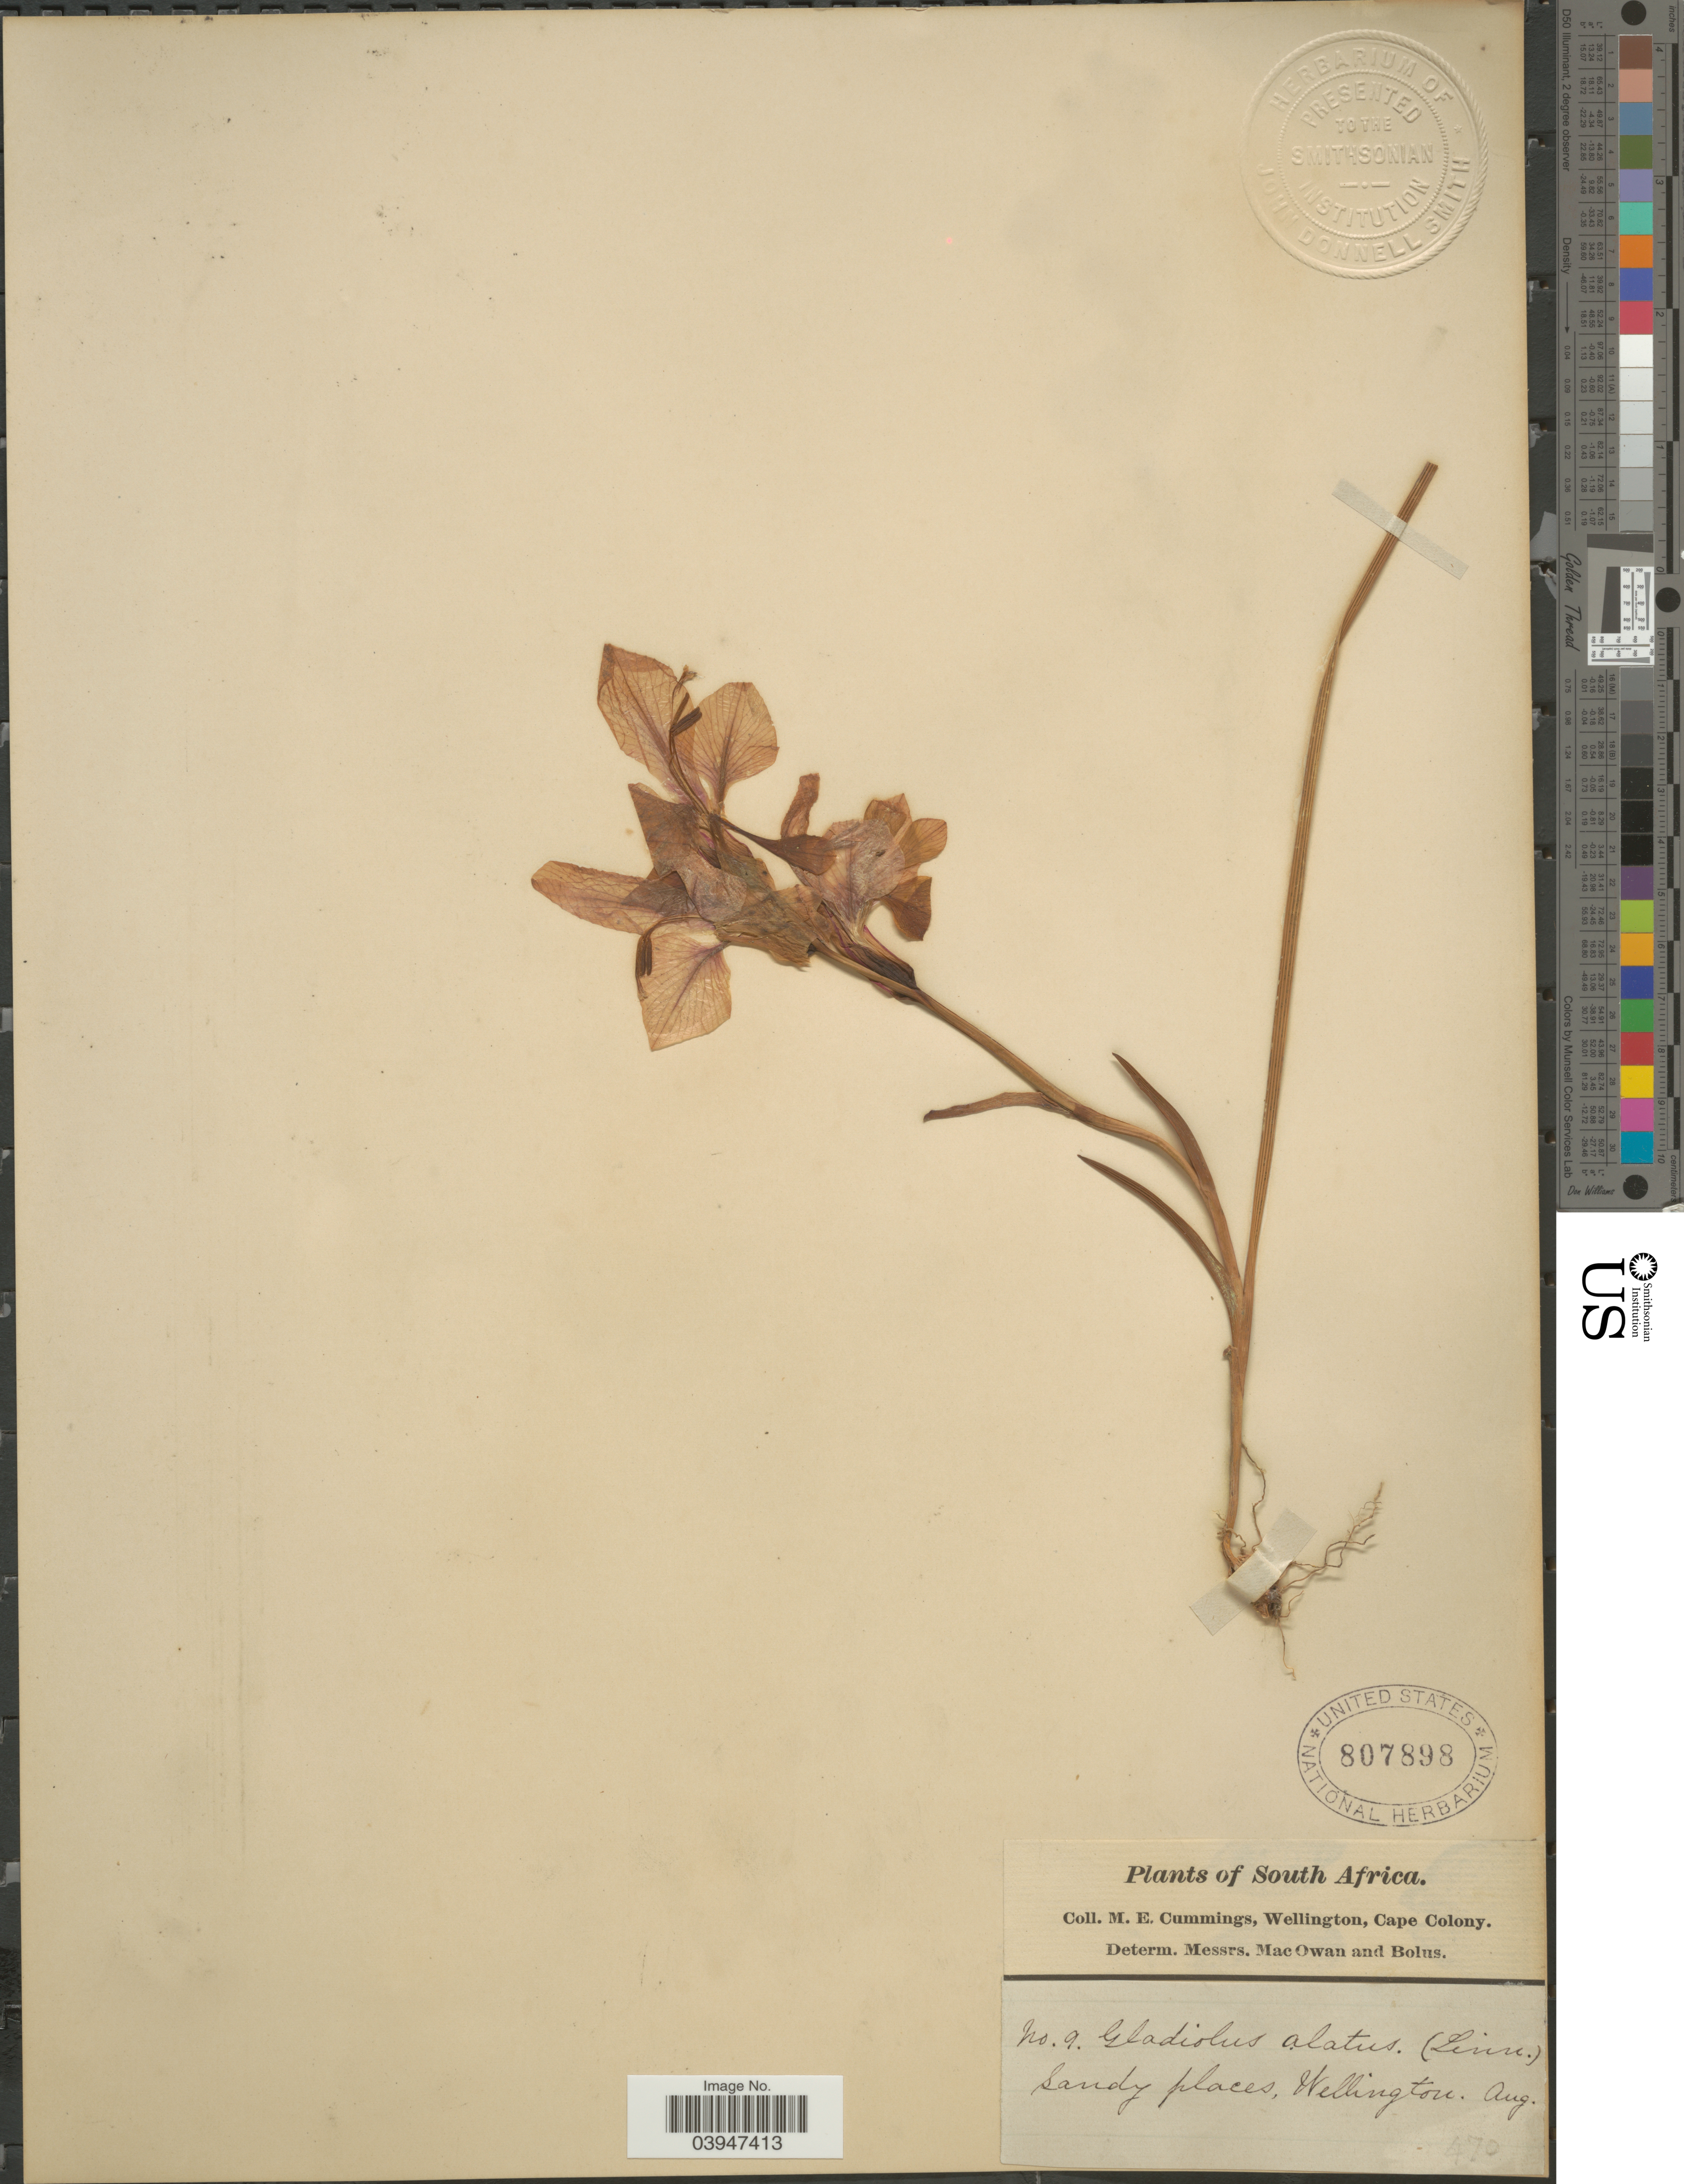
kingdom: Plantae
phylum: Tracheophyta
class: Liliopsida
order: Asparagales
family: Iridaceae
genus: Gladiolus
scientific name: Gladiolus alatus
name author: L.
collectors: M. E. Cummings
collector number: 9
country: New Zealand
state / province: Wellington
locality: Sandy places.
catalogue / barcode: US 807898